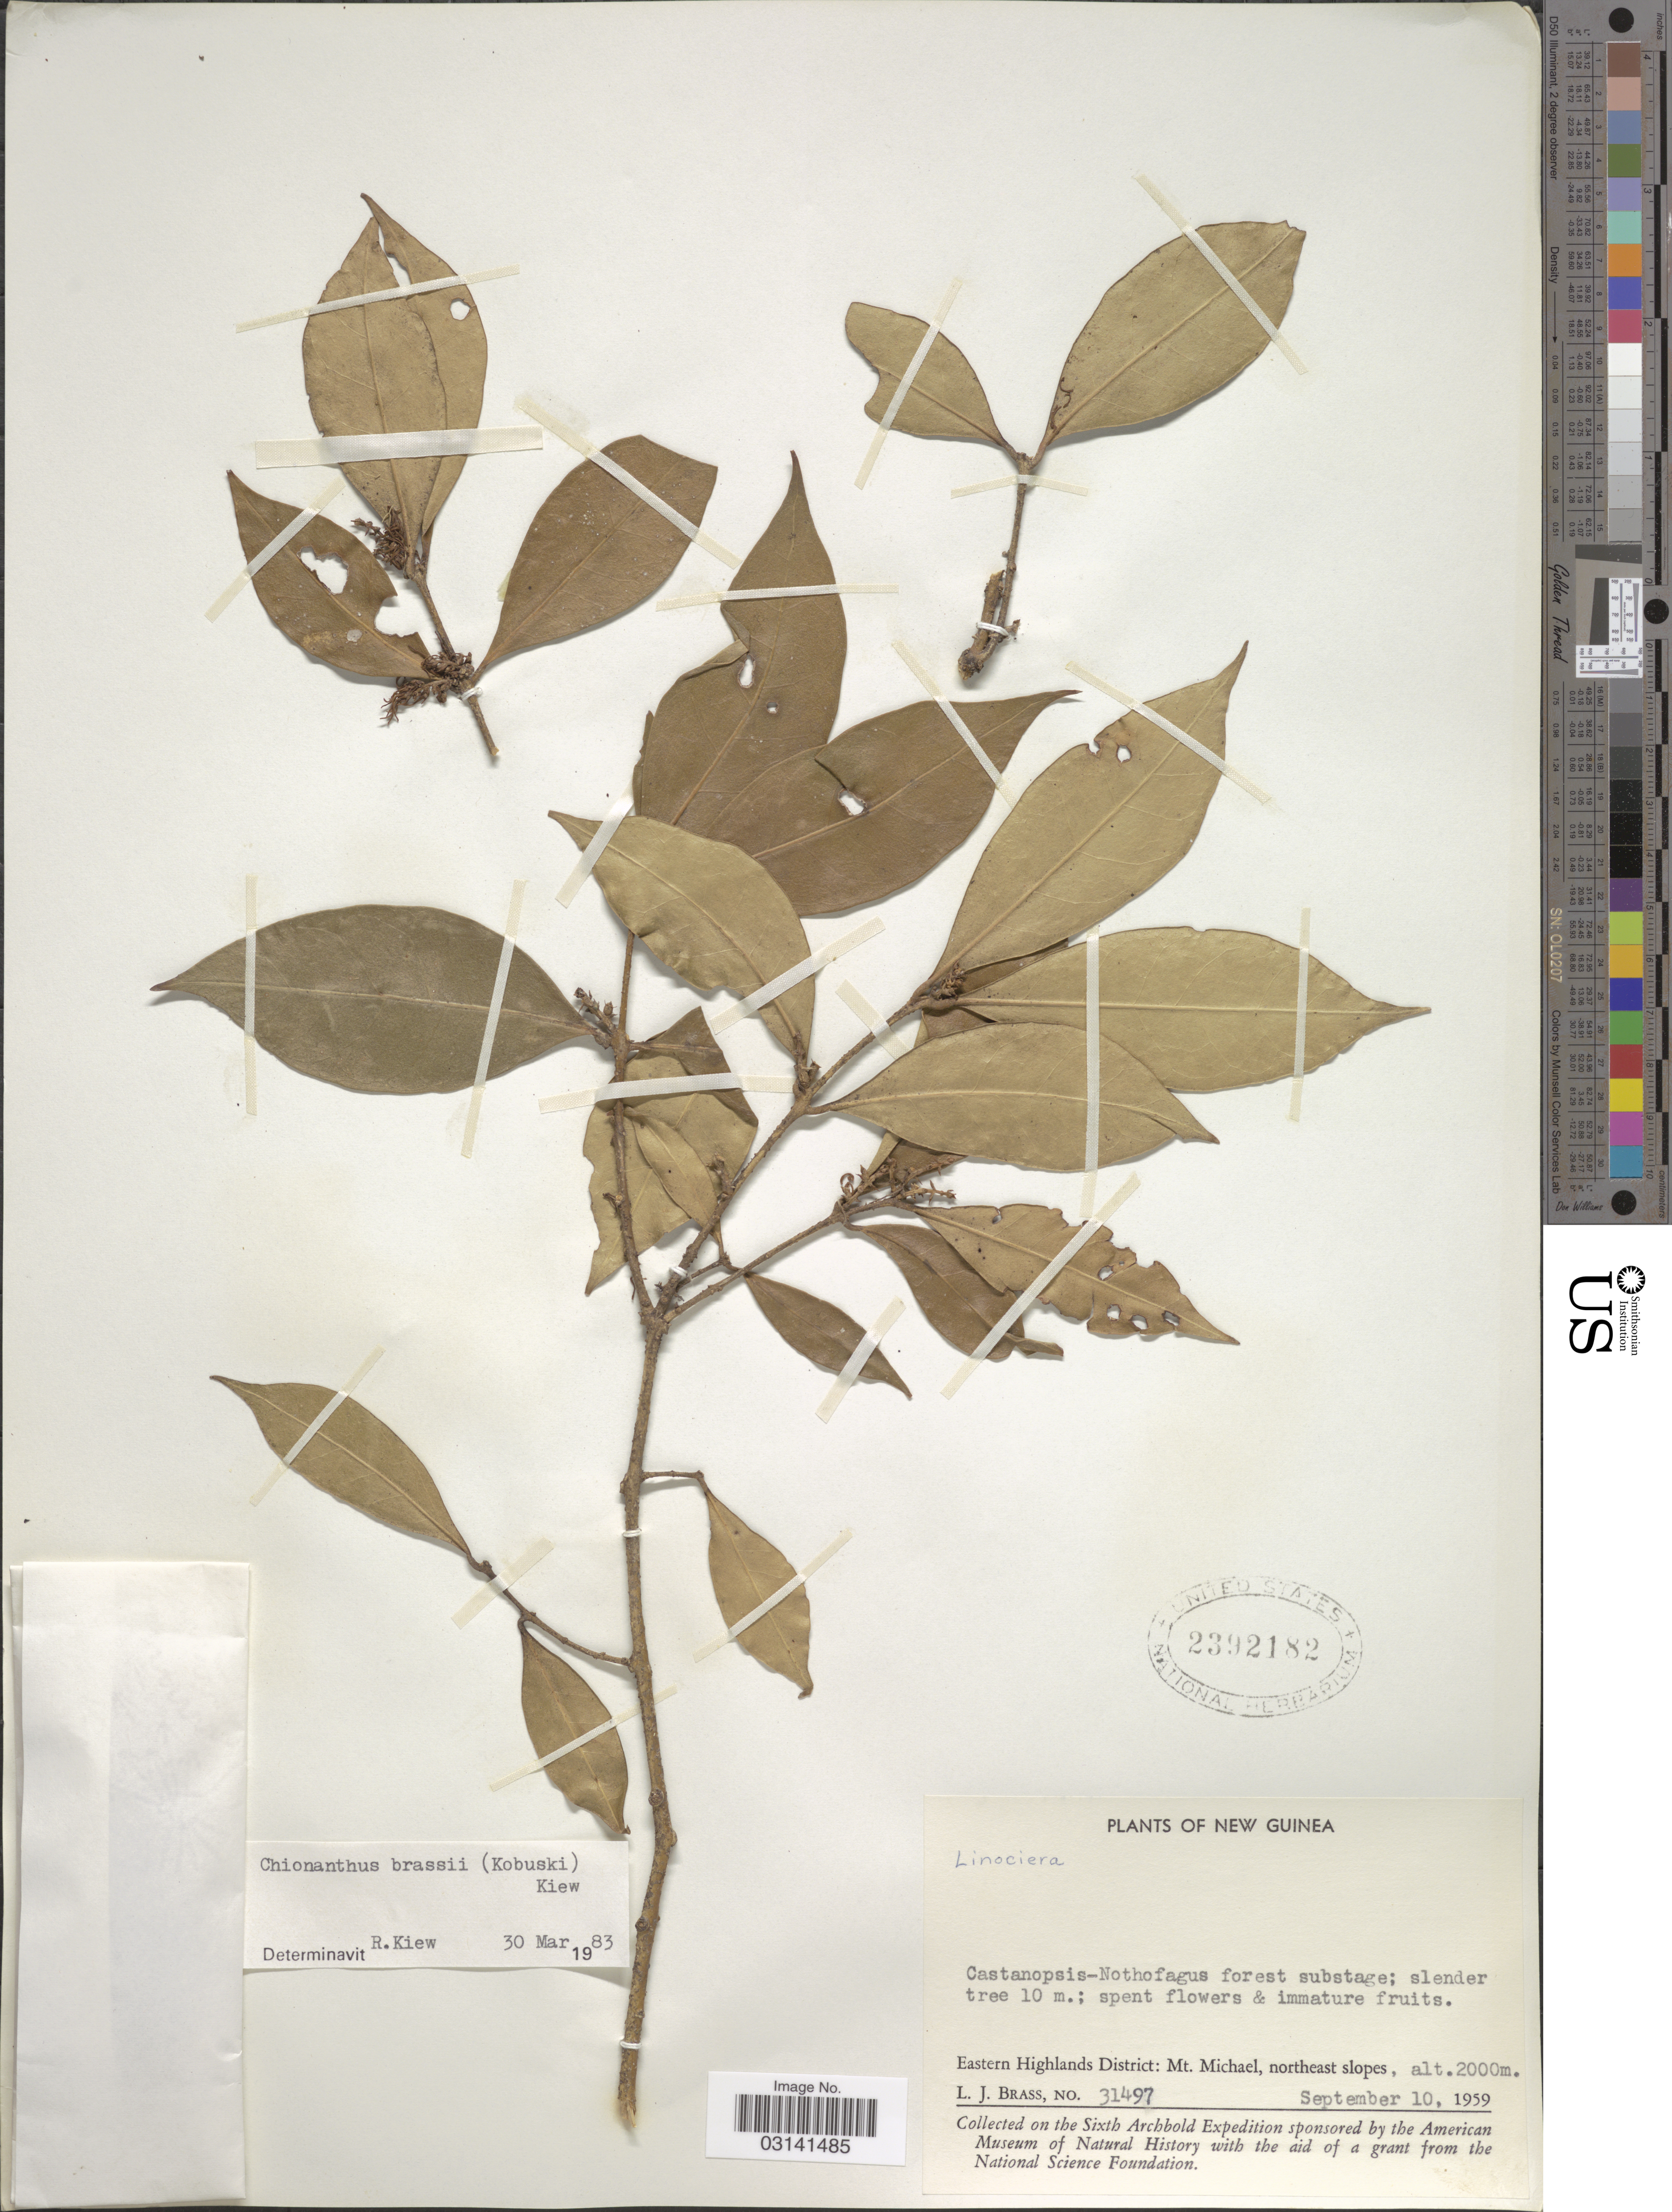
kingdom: Plantae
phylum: Tracheophyta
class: Magnoliopsida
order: Lamiales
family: Oleaceae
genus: Chionanthus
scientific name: Chionanthus brassii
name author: (Kobuski) Kiew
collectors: L. J. Brass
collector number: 31497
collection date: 1959-09-10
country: Papua New Guinea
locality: New Guinea. Eastern Highlands District: Mt. Michael, northeast slopes.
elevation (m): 2000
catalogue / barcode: US 2392182